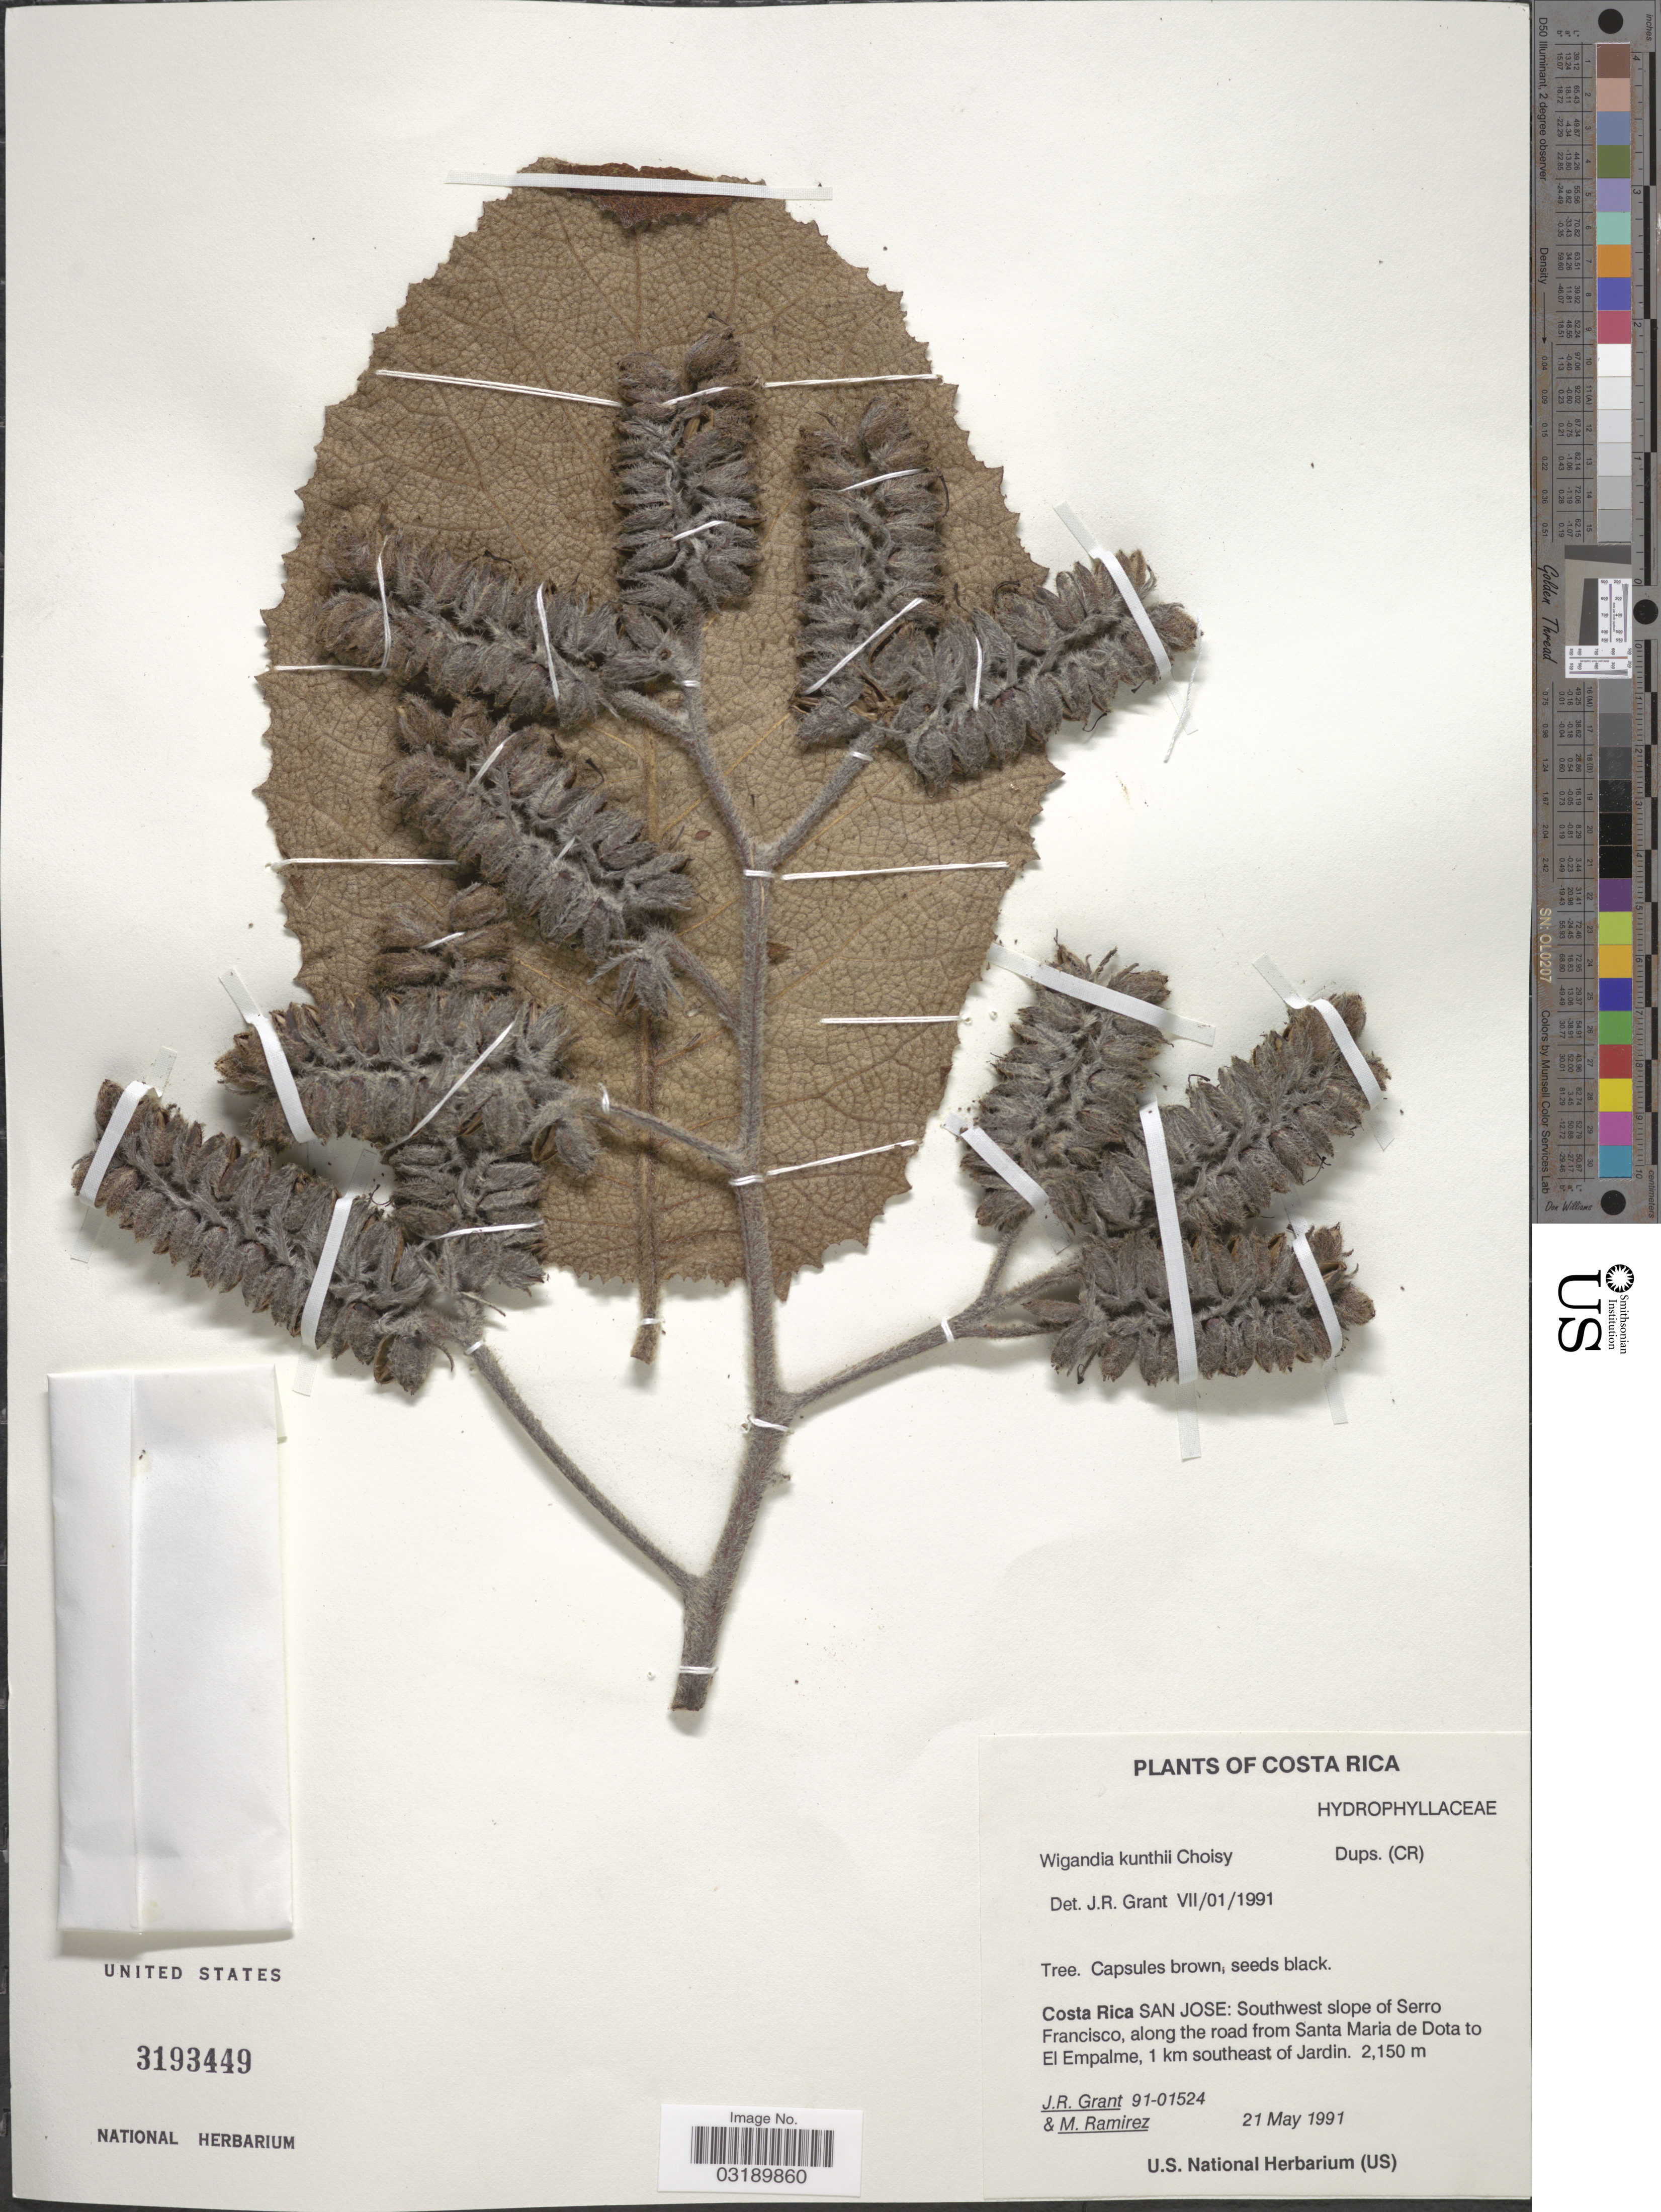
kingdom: Plantae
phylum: Tracheophyta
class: Magnoliopsida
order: Boraginales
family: Namaceae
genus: Wigandia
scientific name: Wigandia kunthii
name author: Choisy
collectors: J. Grant & M. Ramirez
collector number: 91-01524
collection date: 1991-05-21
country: Costa Rica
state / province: San José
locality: Southwest slope of Serro Francisco, along the road from Santa Maria de Dota to El Empalme, 1 km southeast of Jardin.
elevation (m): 2150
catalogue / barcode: US 3193449